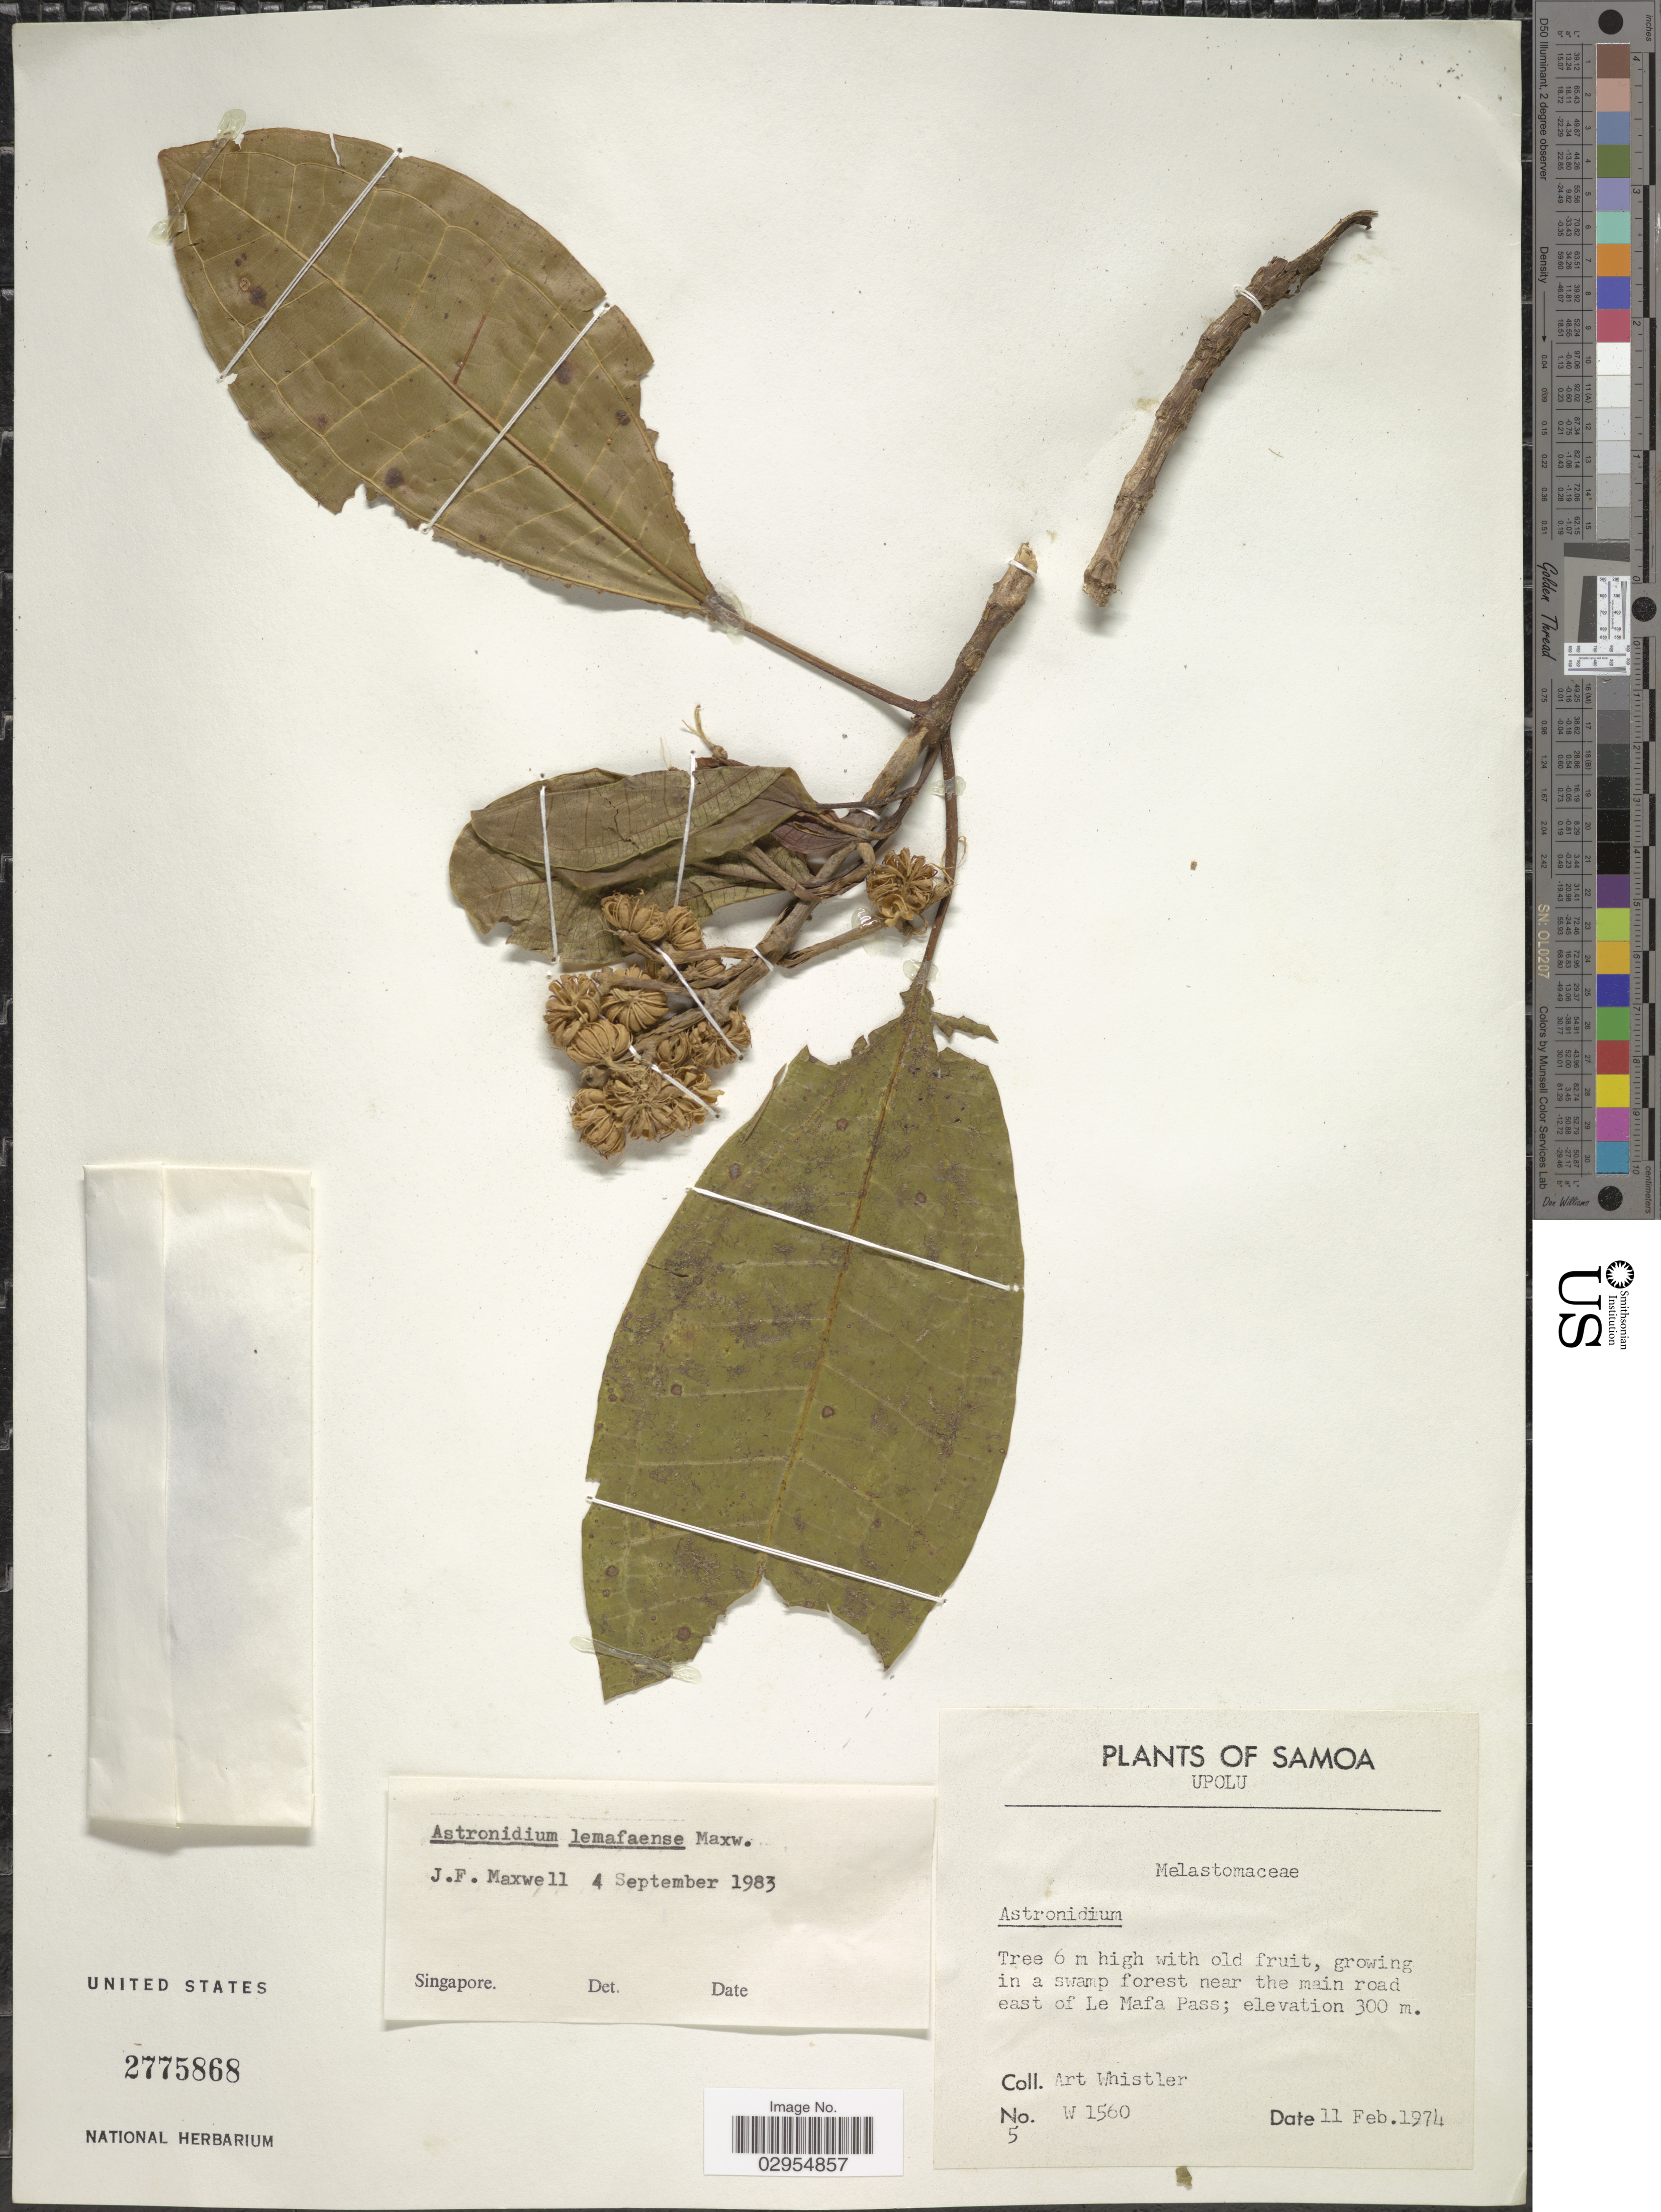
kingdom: Plantae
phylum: Tracheophyta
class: Magnoliopsida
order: Myrtales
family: Melastomataceae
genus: Astronidium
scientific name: Astronidium lemafaense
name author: J.F. Maxwell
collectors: A. Whistler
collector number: W 1560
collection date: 1974-02-11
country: Samoa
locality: Samoa. Upolu. Growing in a swamp forest near the main road east of Le Mafa Pass.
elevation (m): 300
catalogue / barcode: US 2775868